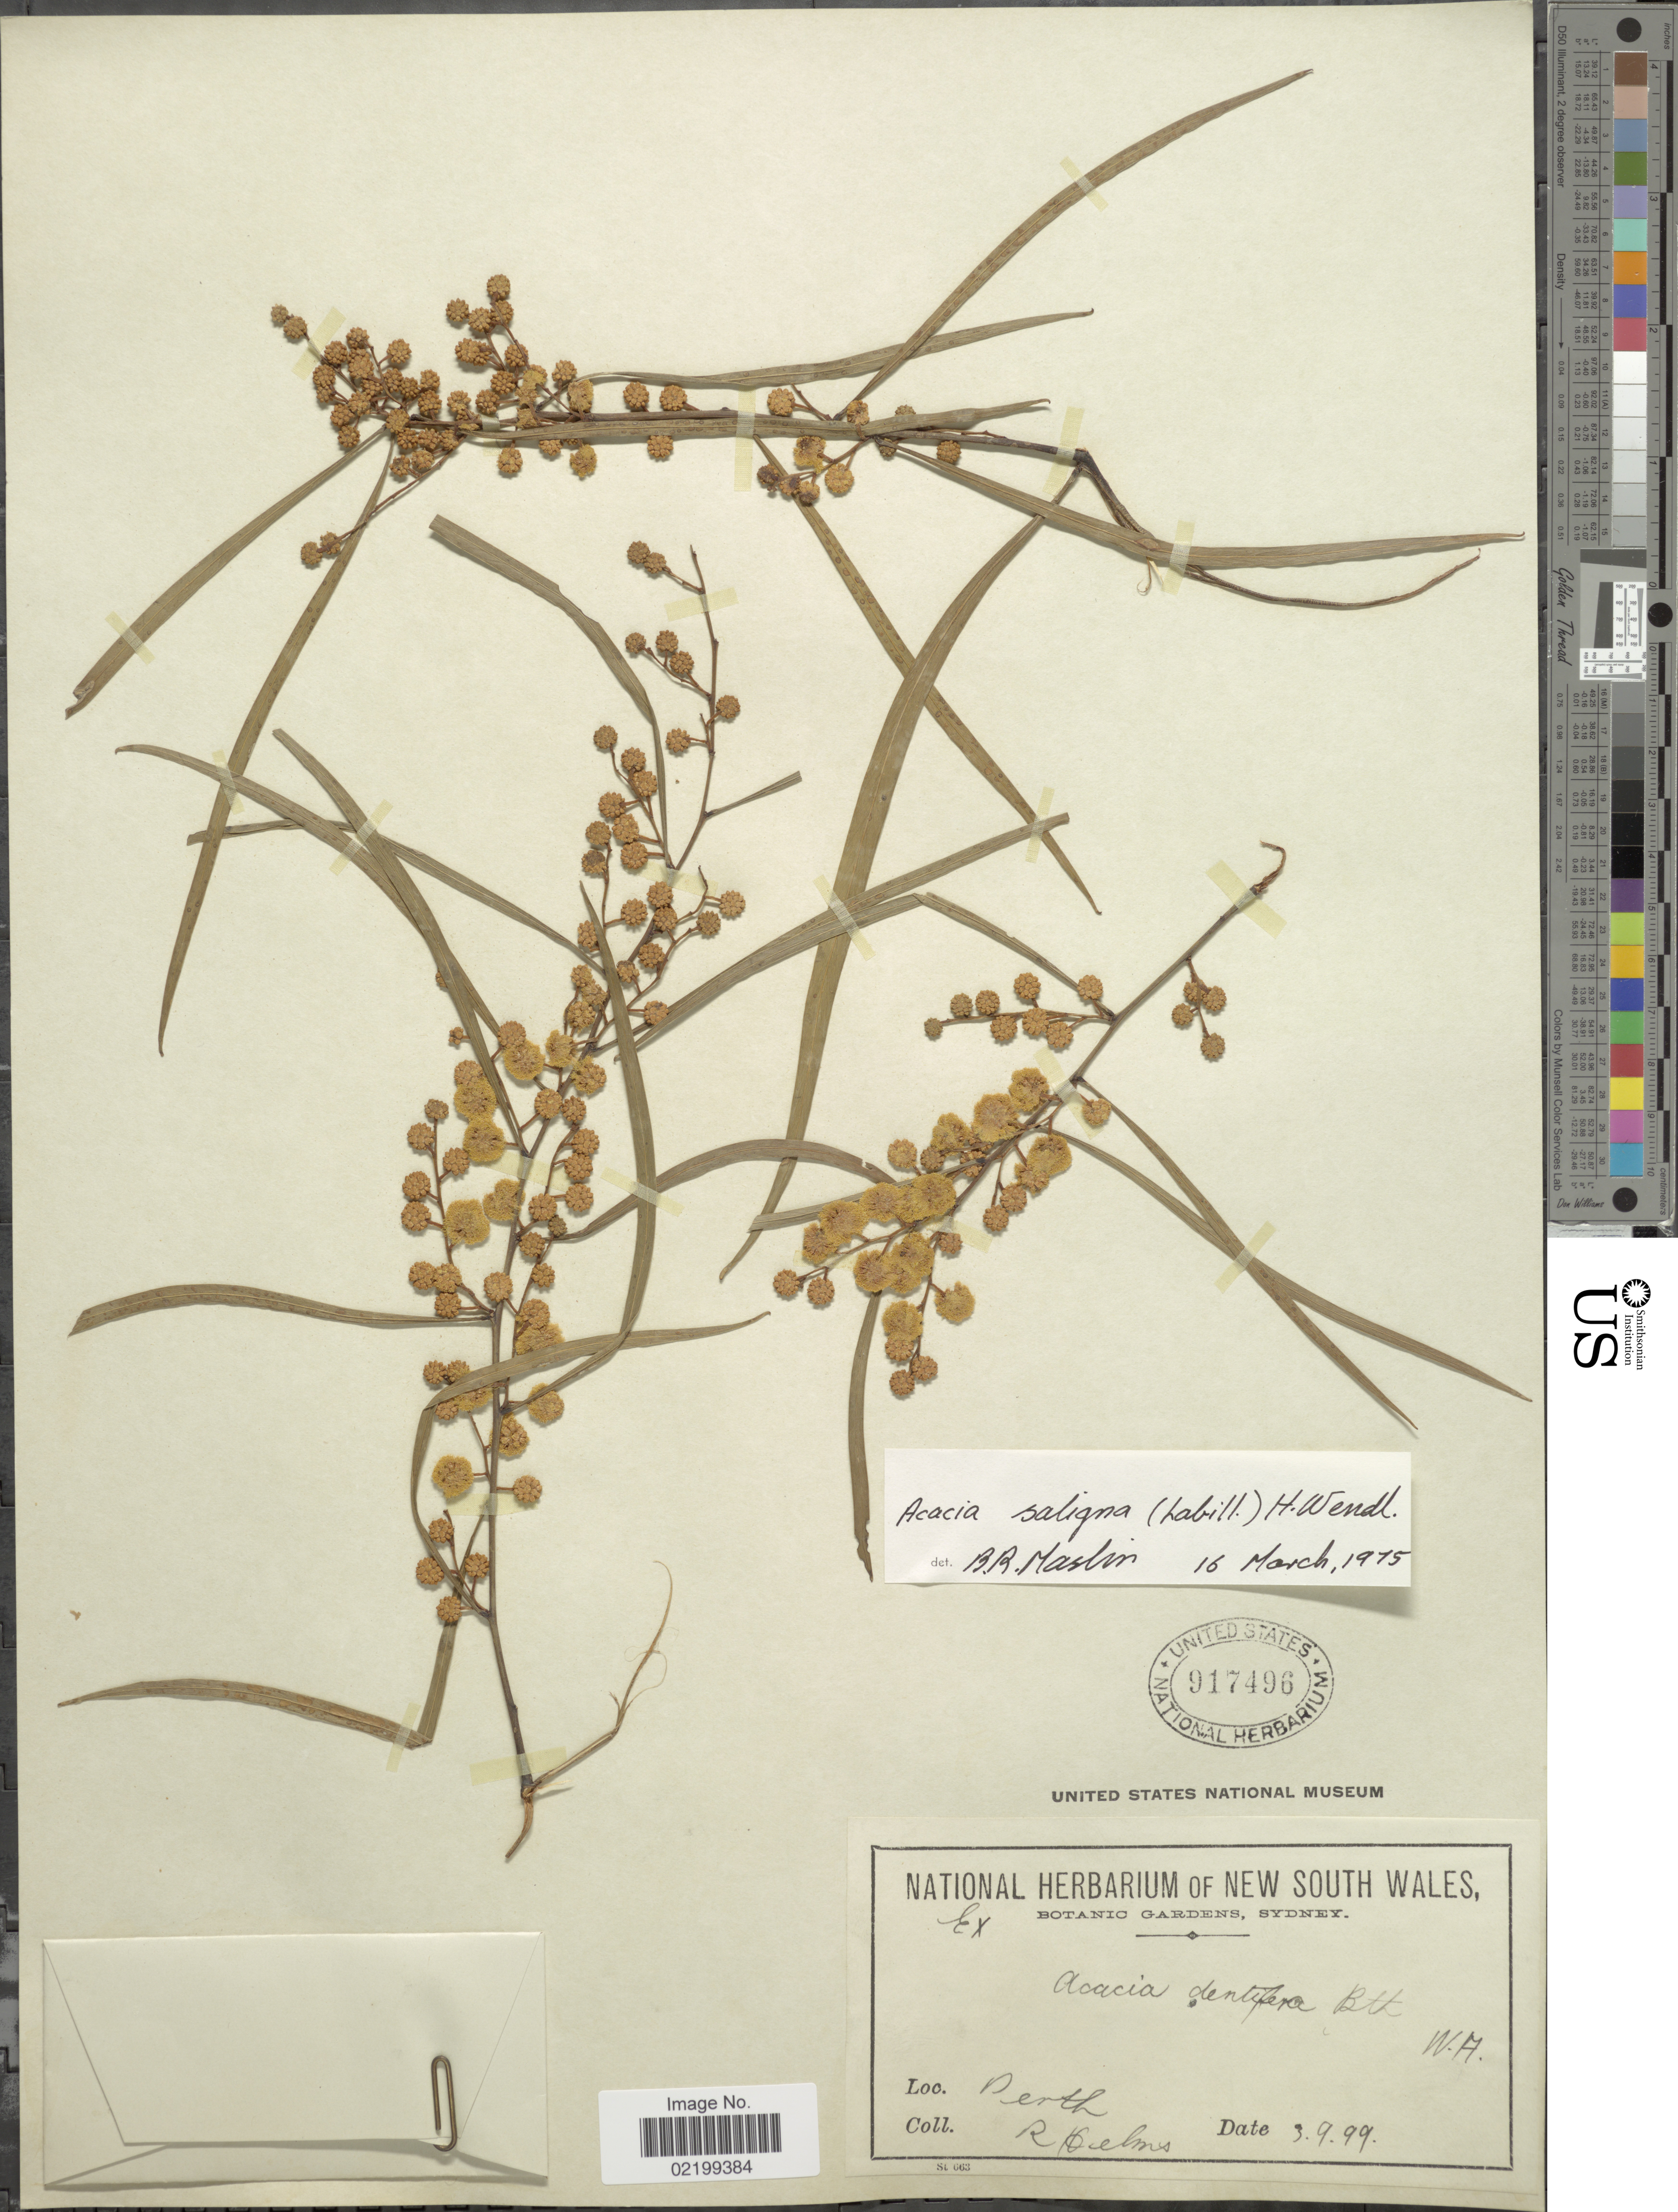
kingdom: Plantae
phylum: Tracheophyta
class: Magnoliopsida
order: Fabales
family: Fabaceae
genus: Acacia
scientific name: Acacia saligna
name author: (Labill.) H.L. Wendl.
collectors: R. Helms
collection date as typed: Transcribed d/m/y: 3/9/99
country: Australia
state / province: Western Australia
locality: Perth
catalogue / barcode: US 917496